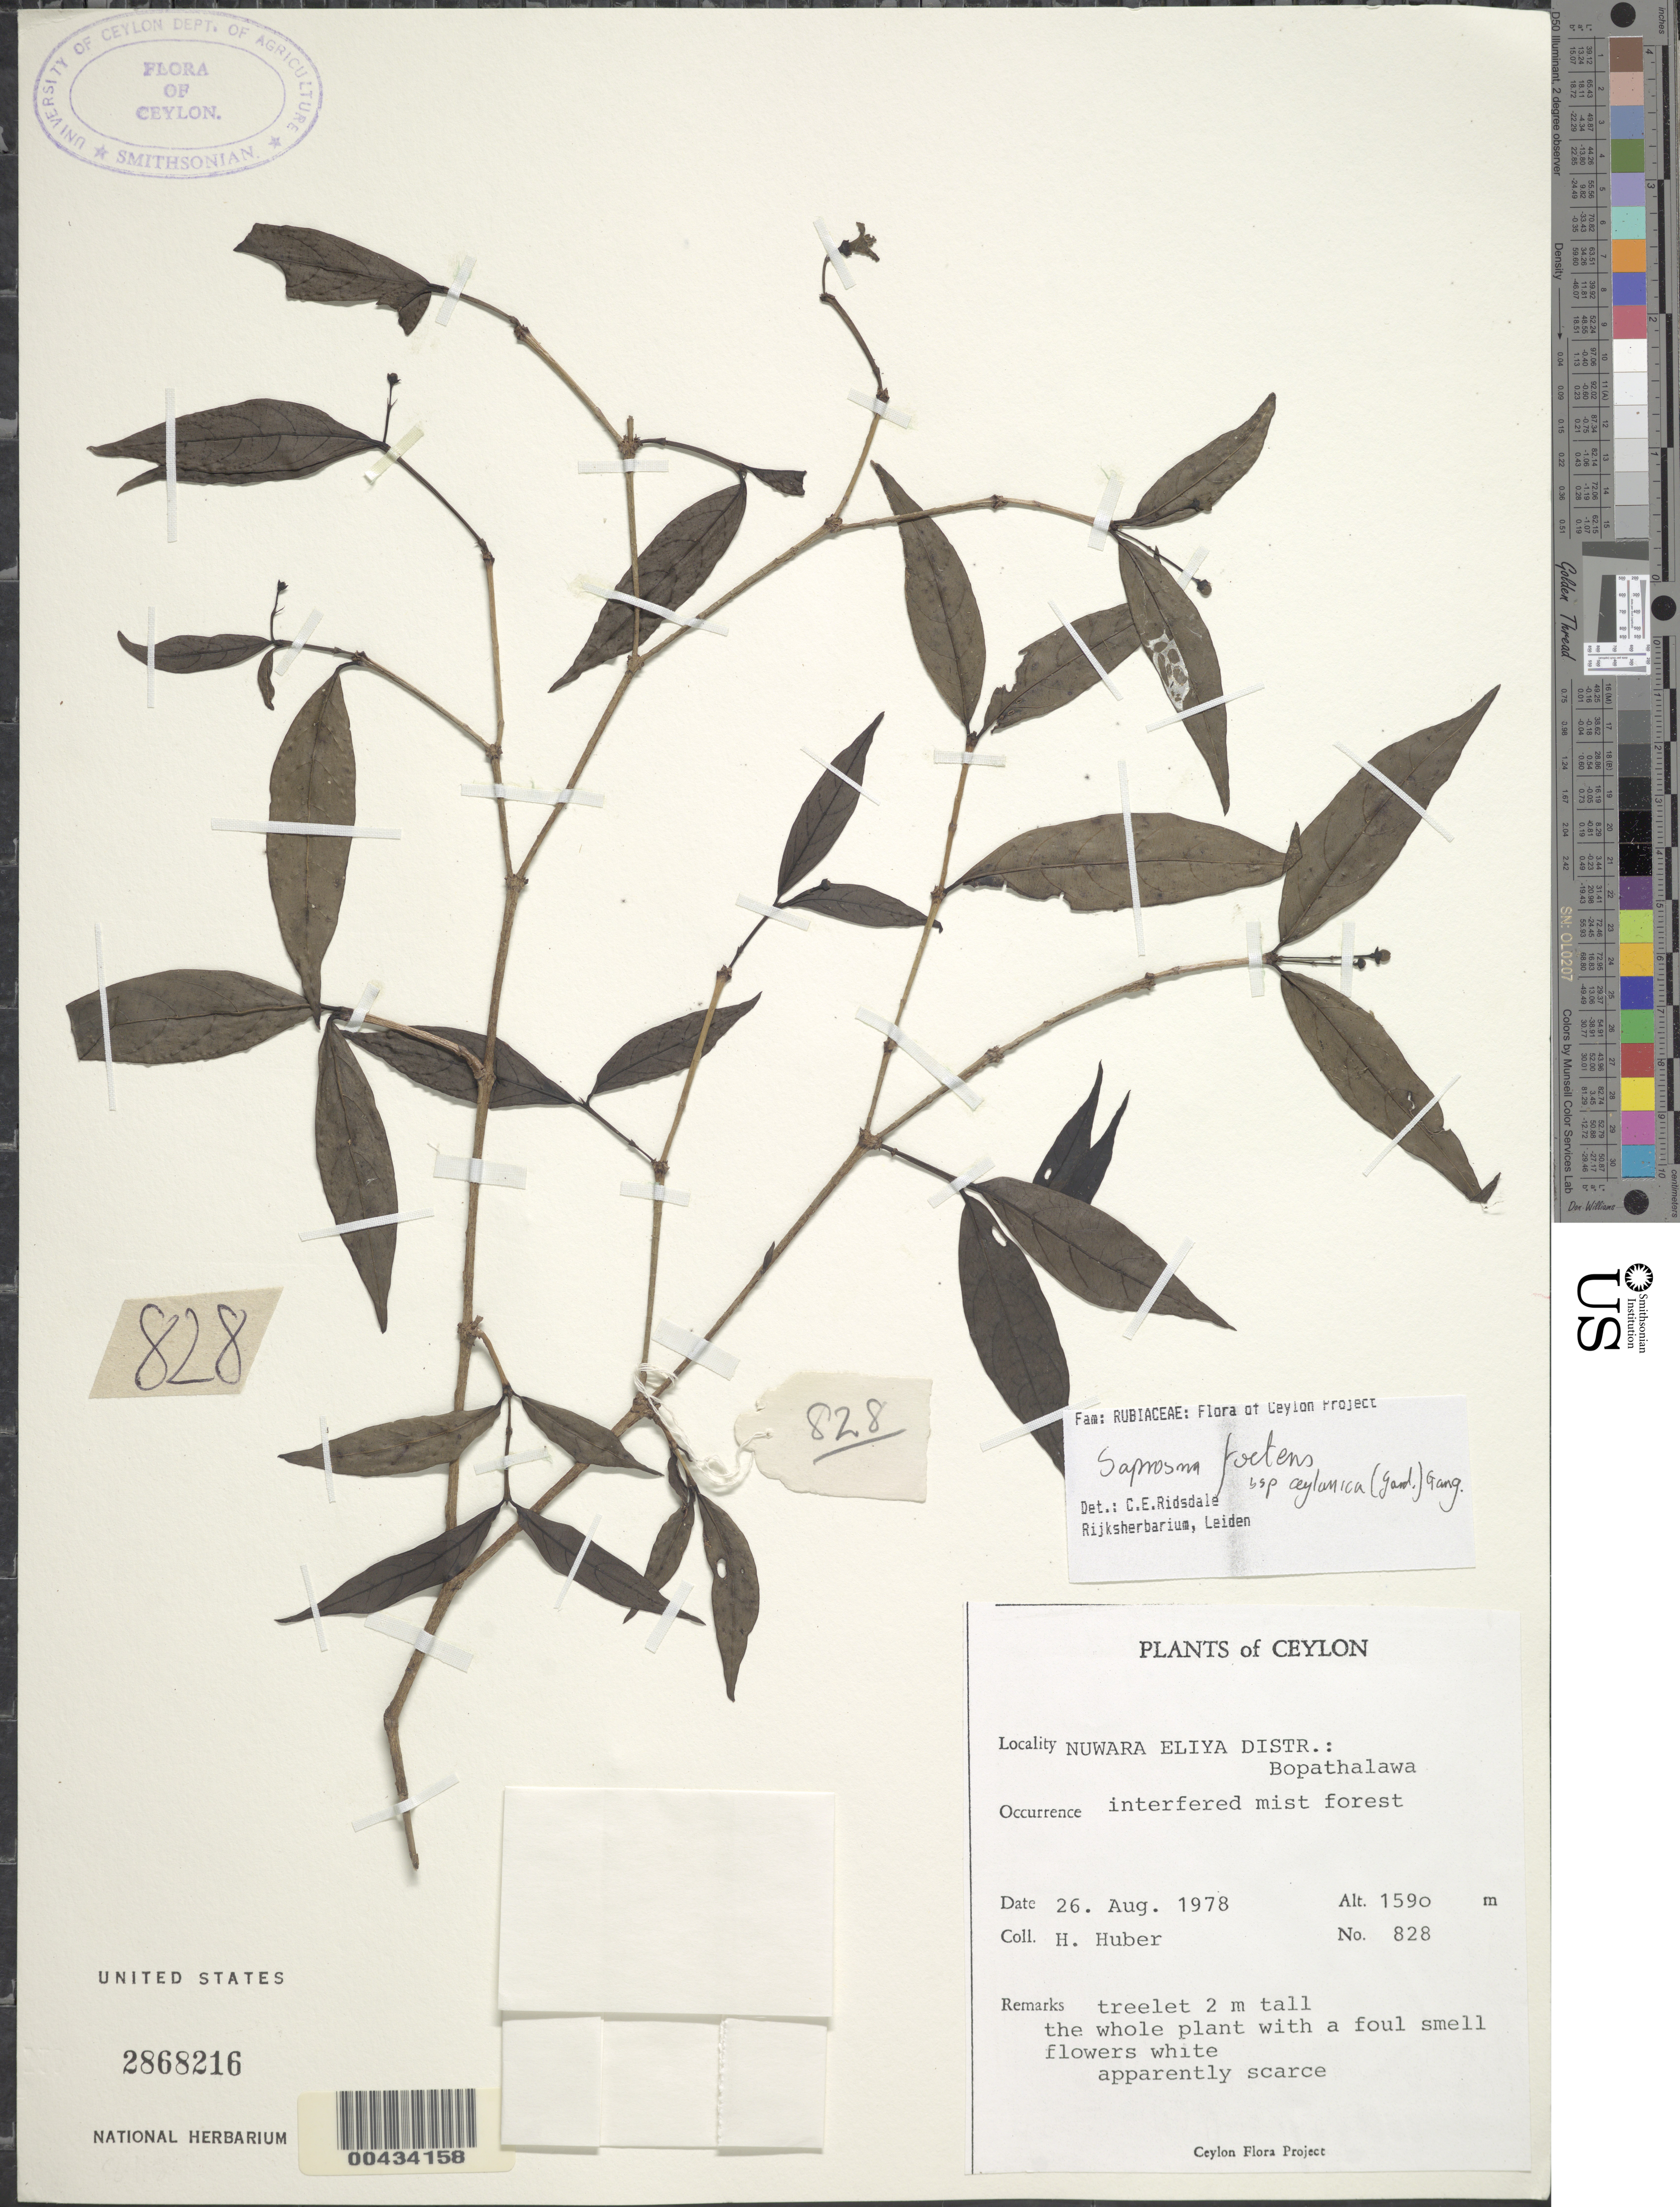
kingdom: Plantae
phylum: Tracheophyta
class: Magnoliopsida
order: Gentianales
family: Rubiaceae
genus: Saprosma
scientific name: Saprosma foetens subsp. ceylonica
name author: (Gard.) M. Gangop.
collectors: H. Huber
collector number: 828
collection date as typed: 26 Aug 1978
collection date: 1978-08-26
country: Sri Lanka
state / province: Central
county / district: Nuwara Eliya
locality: Bopathalawa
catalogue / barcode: US 2868216